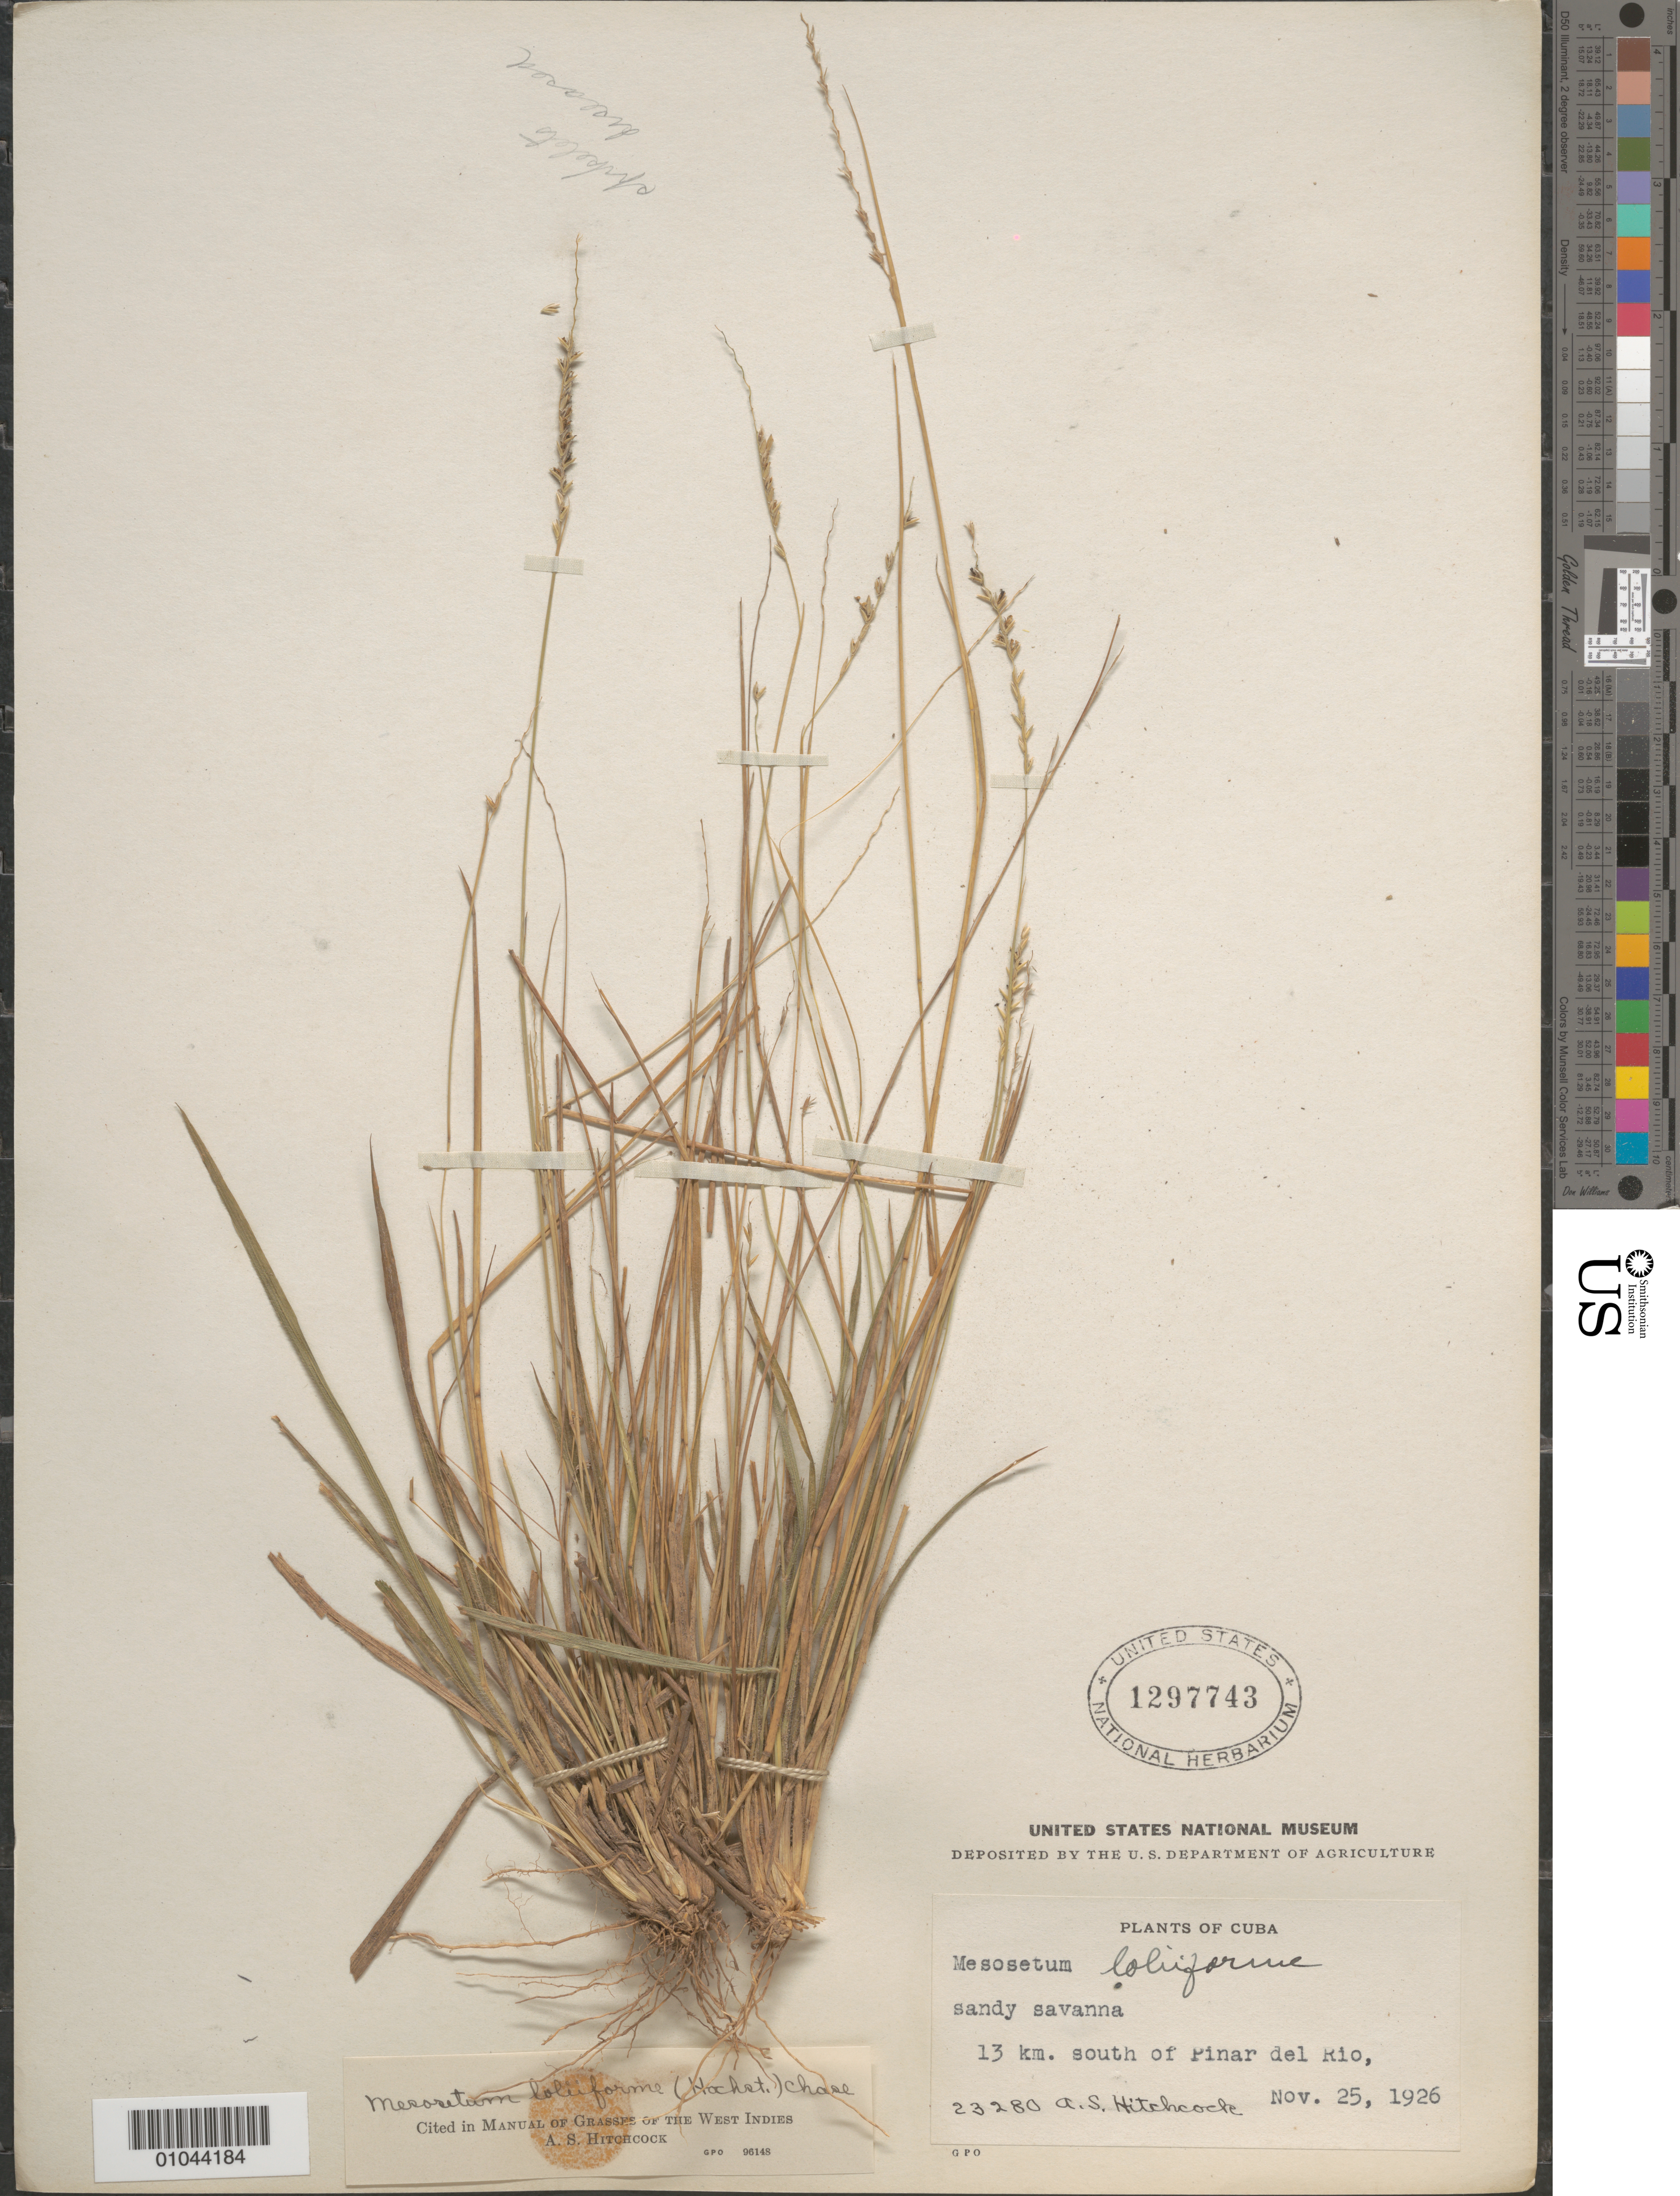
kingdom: Plantae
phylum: Tracheophyta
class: Liliopsida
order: Poales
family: Poaceae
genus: Mesosetum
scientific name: Mesosetum loliiforme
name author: (Hochst. ex Steud.) Chase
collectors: A. S. Hitchcock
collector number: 23280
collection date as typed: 25 Nov 1926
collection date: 1926-11-25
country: Cuba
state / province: Pinar del Rio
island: Cuba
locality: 13 Km south of Pinar del Rio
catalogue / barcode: US 1297743